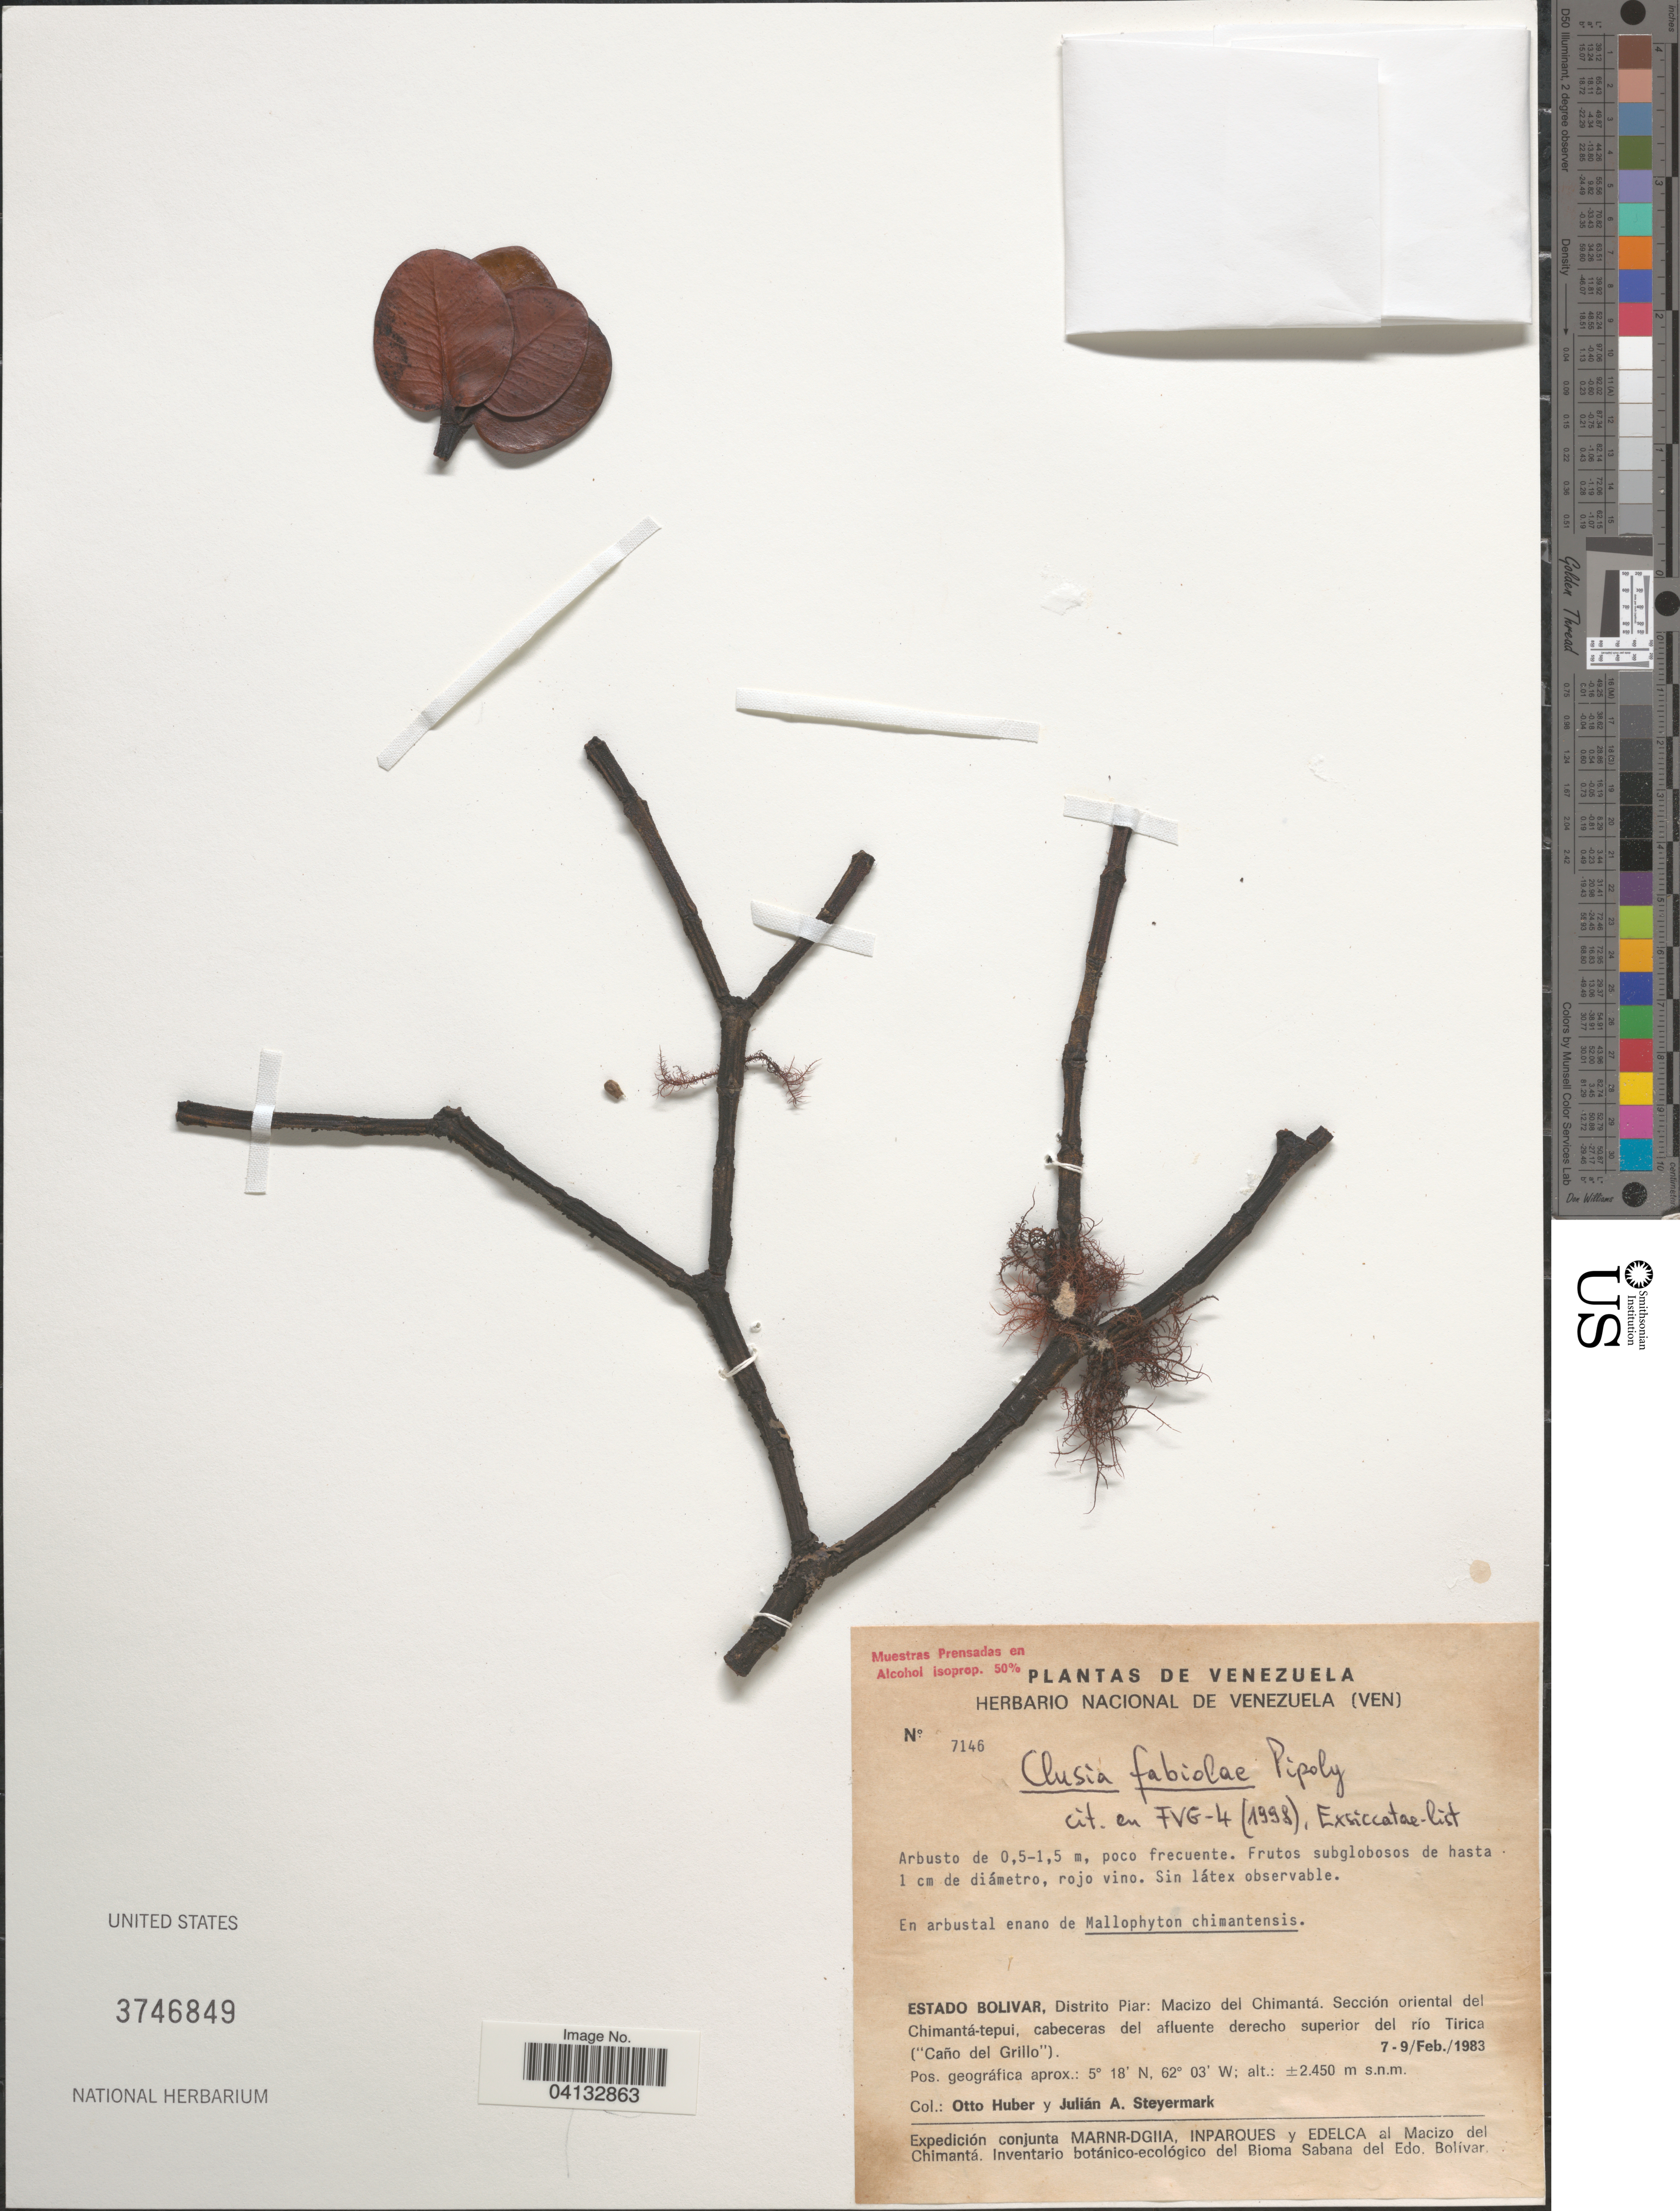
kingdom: Plantae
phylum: Tracheophyta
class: Magnoliopsida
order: Malpighiales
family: Clusiaceae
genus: Clusia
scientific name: Clusia fabiolae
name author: Pipoly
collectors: O. Huber & J. Steyermark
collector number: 7146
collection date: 1983-02-07/1983-02-09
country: Venezuela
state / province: Bolivar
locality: Distrito Piar: Macizo del Chimantá. Sección oriental del Chimantá-tepui, cabeceras del afluente derecho superior del río Tirica ("Caño del Grillo").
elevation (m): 2450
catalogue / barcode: US 3746849